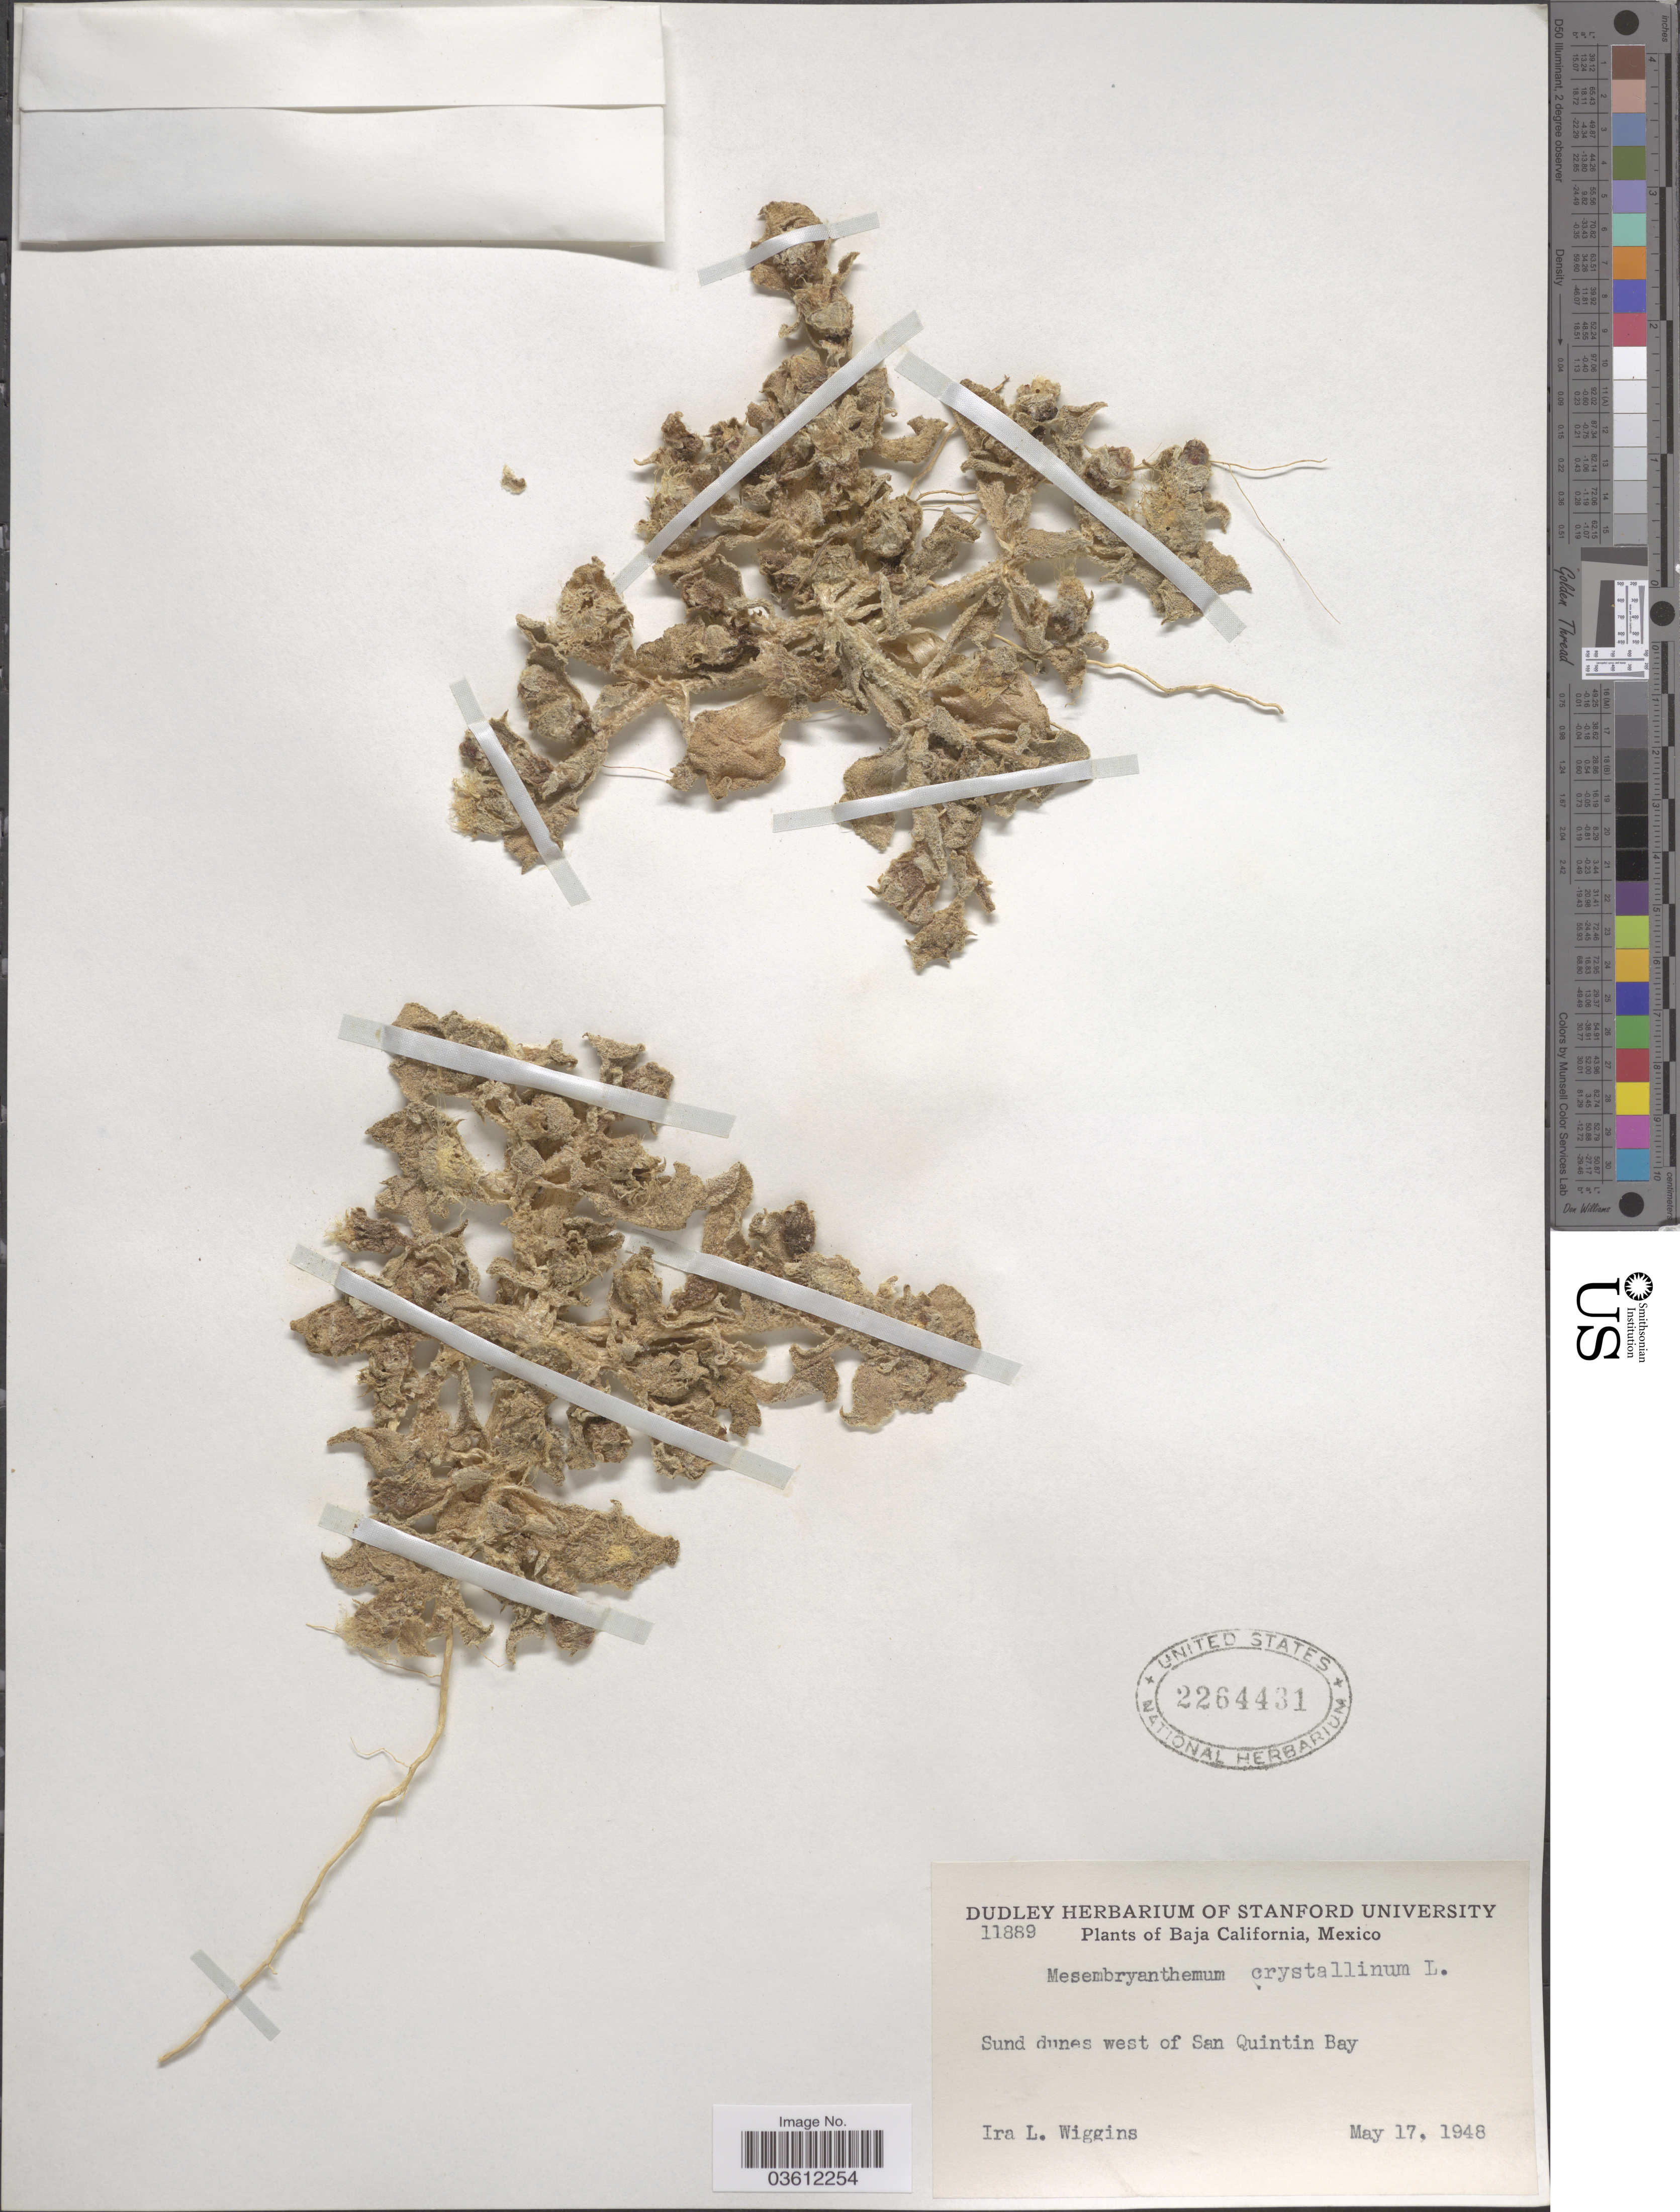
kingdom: Plantae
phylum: Tracheophyta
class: Magnoliopsida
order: Caryophyllales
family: Aizoaceae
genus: Mesembryanthemum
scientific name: Mesembryanthemum crystallinum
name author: L.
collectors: I. L. Wiggins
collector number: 11889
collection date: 1948-05-17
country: Mexico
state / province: Baja California Norte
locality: West of San Quintin Bay.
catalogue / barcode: US 2264431